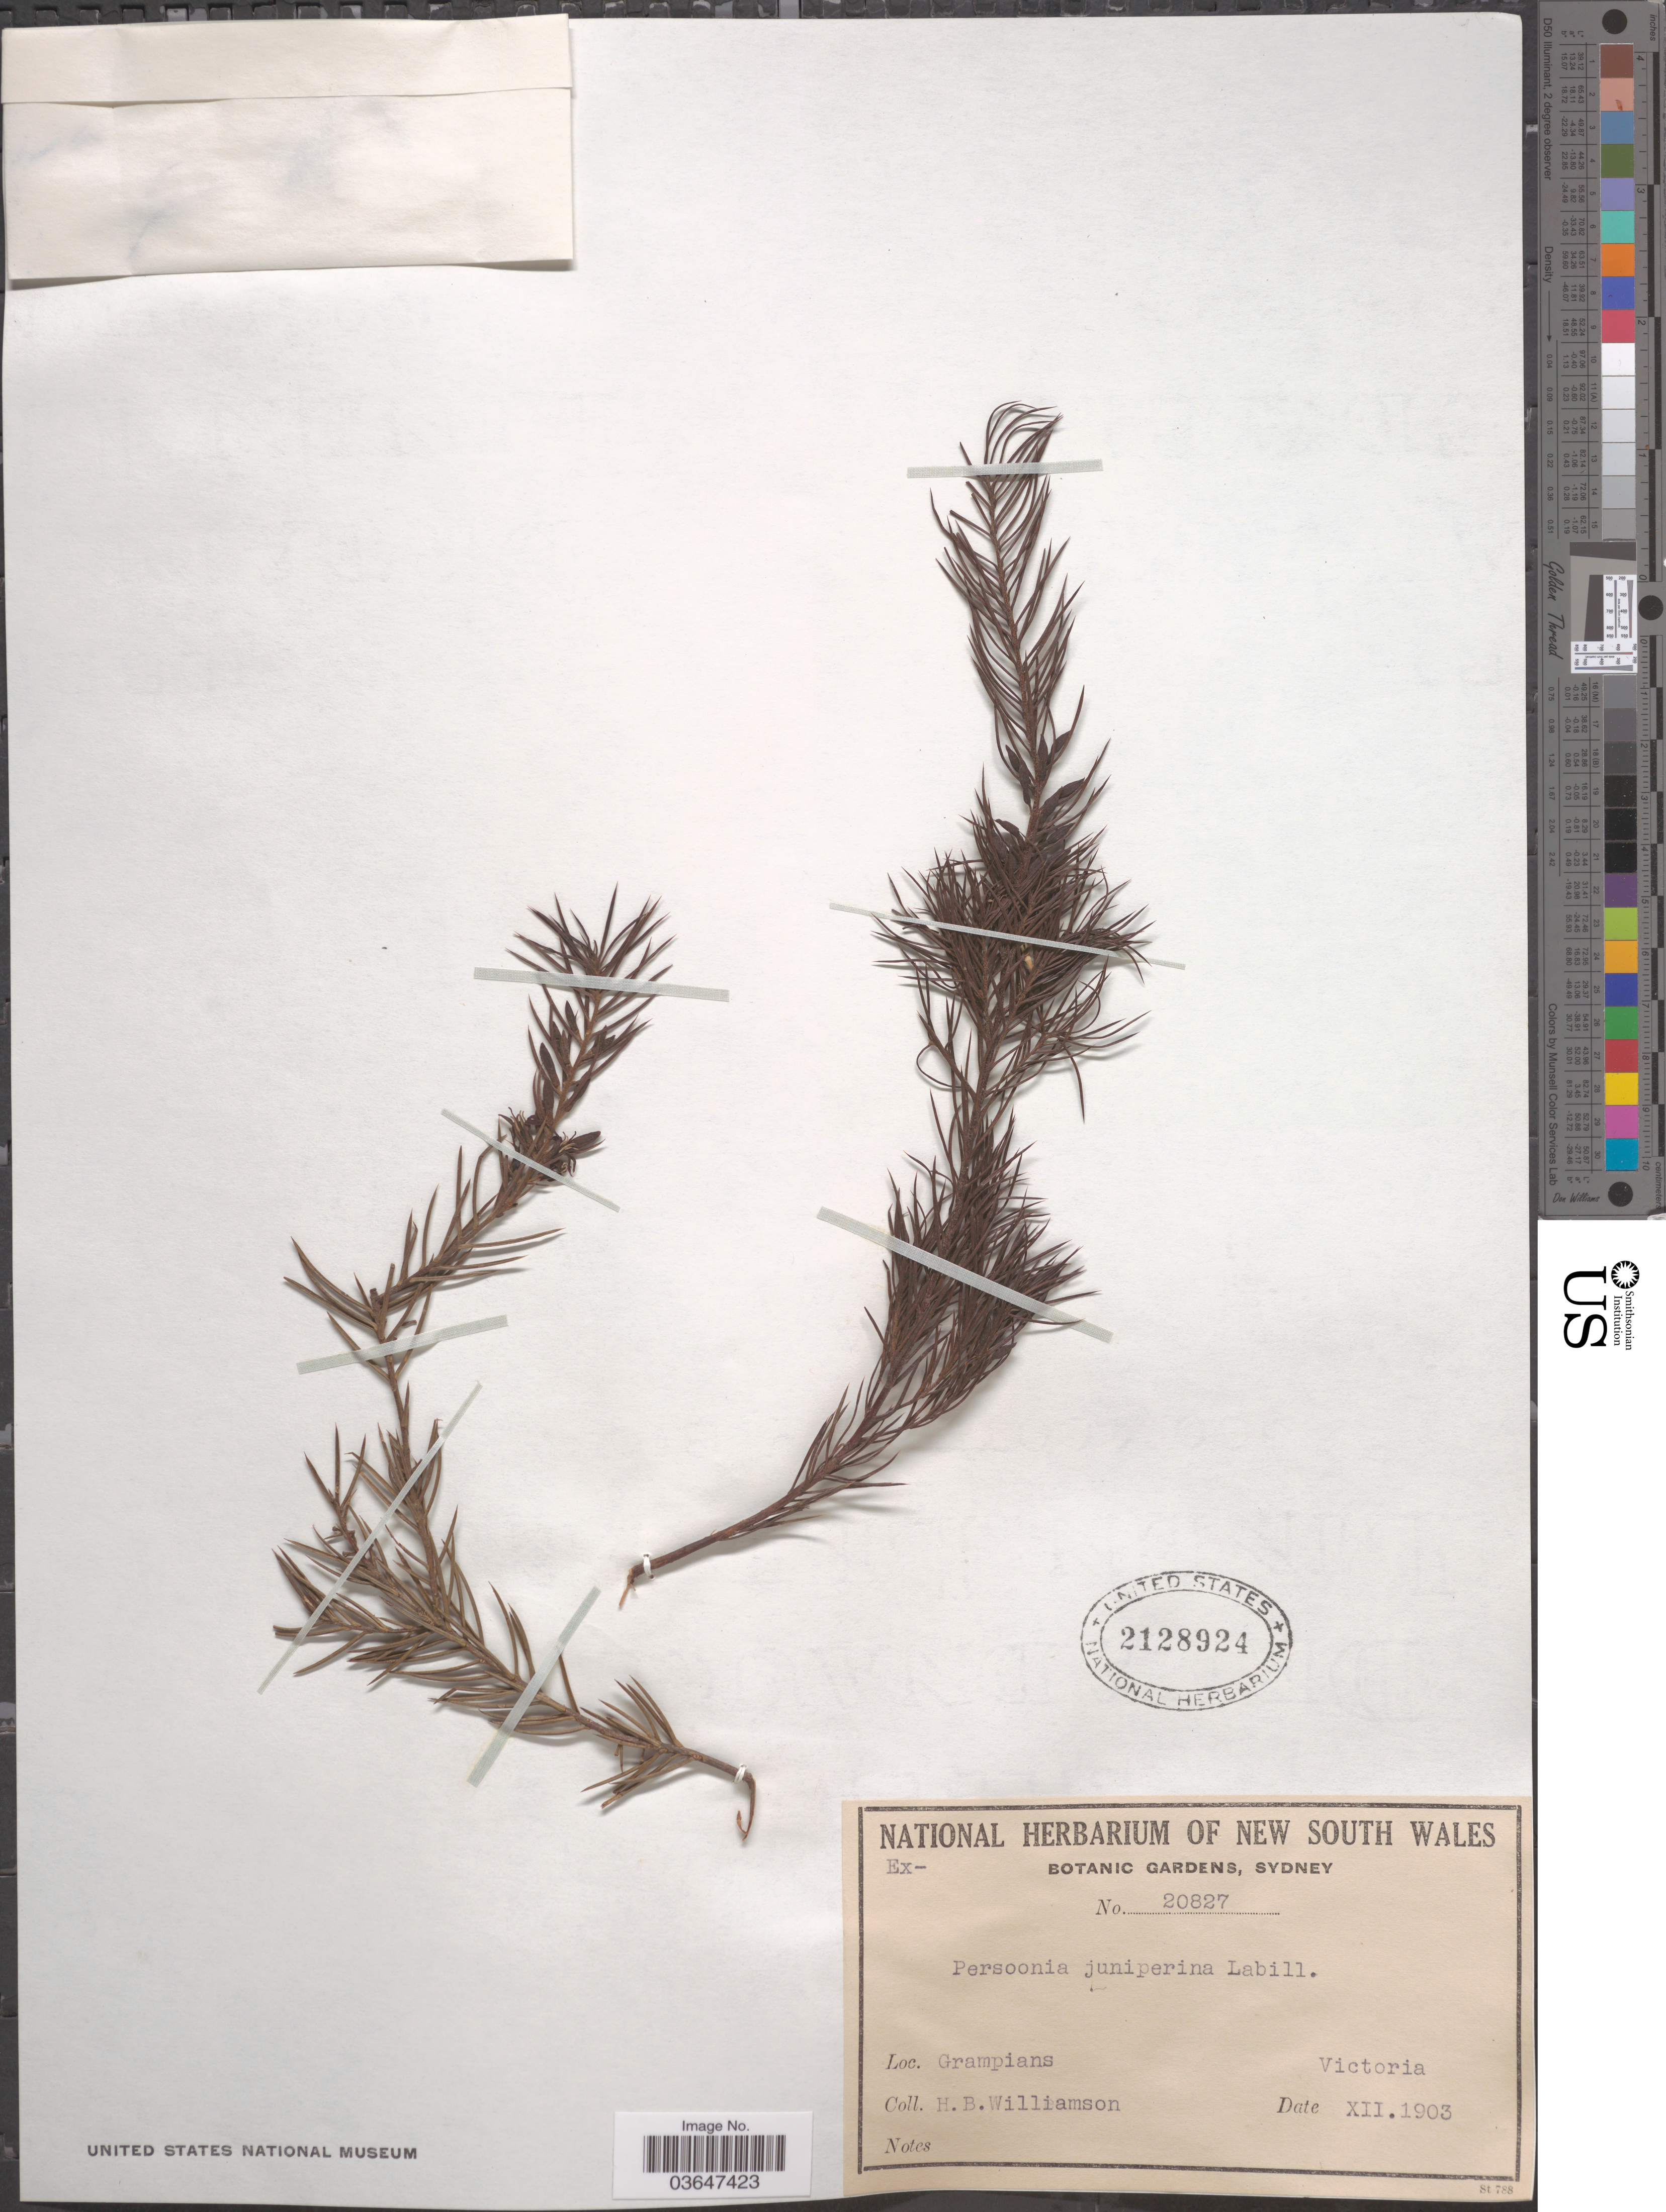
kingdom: Plantae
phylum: Tracheophyta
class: Magnoliopsida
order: Proteales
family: Proteaceae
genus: Persoonia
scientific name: Persoonia juniperina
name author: Labill.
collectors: H. Williamson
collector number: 20827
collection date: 1903-12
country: Australia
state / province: New South Wales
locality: Grampians. Victoria.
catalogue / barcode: US 2128924